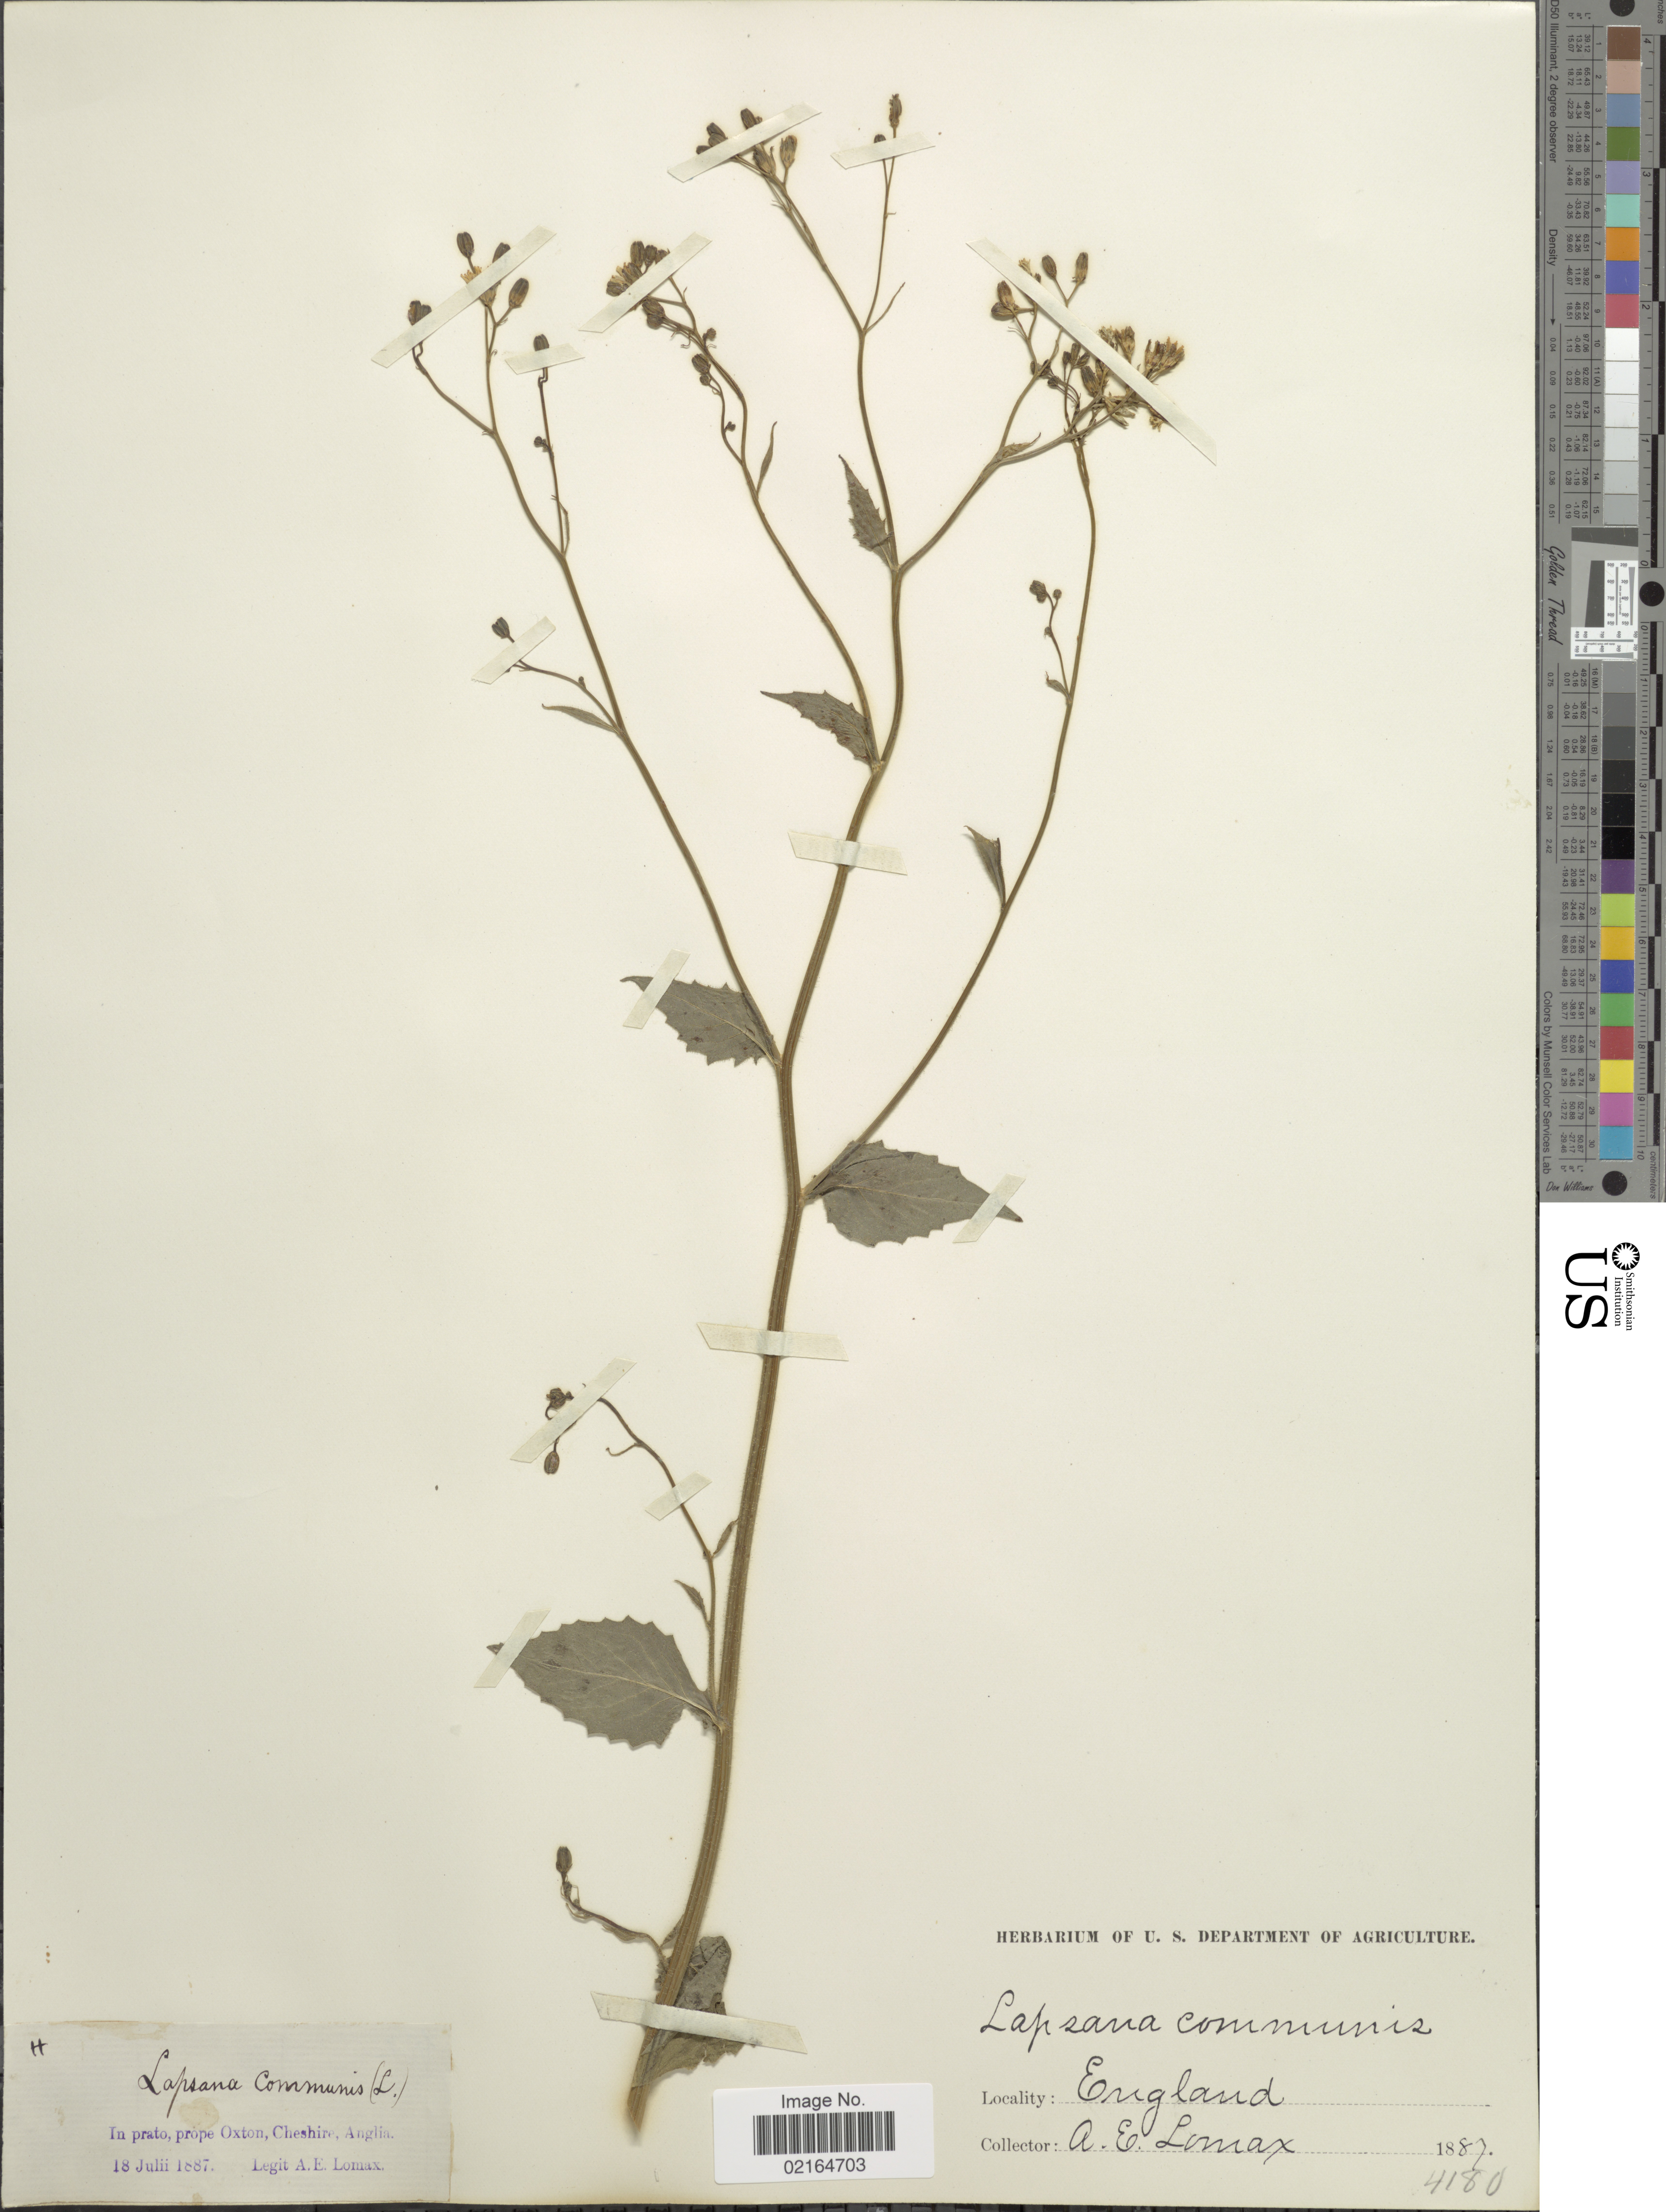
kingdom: Plantae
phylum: Tracheophyta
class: Magnoliopsida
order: Asterales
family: Asteraceae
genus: Lapsana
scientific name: Lapsana communis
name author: L.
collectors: A. Lomax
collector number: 4180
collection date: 1887-07-18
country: United Kingdom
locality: England, in prato, prope Oxton, Cheshire, Anglia.